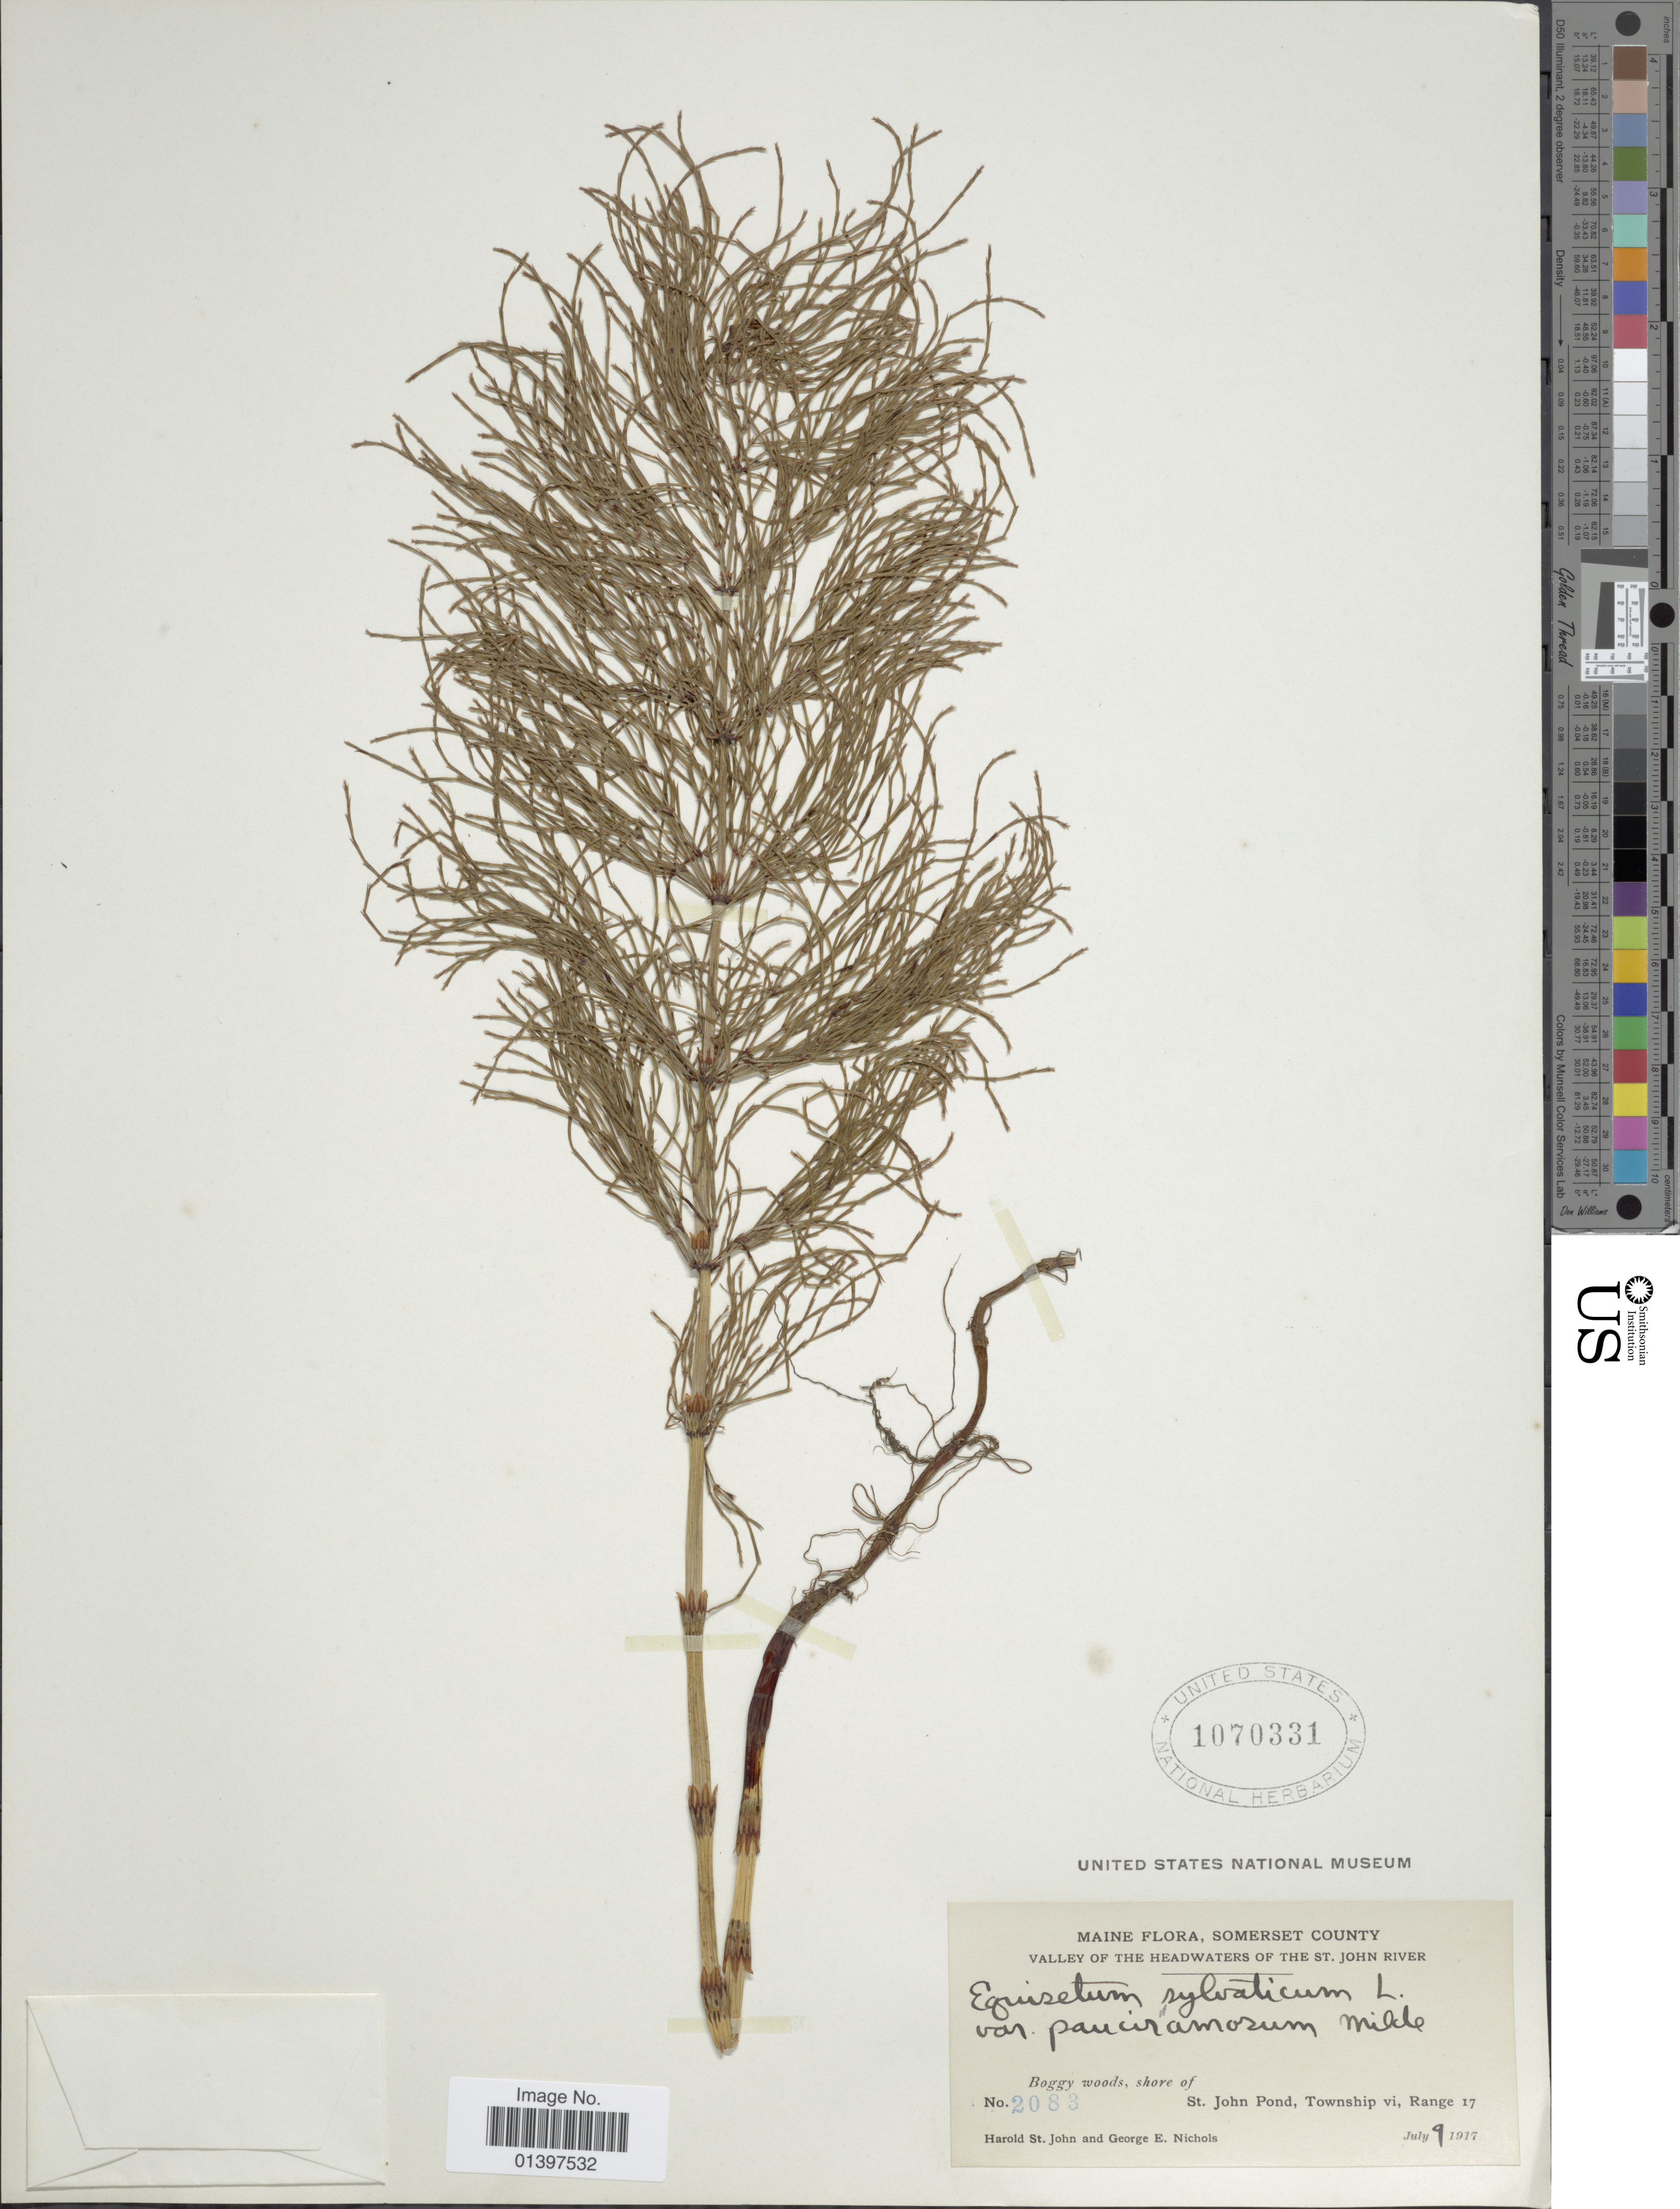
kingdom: Plantae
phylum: Tracheophyta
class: Polypodiopsida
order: Equisetales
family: Equisetaceae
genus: Equisetum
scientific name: Equisetum sylvaticum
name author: L.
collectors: H. St. John & G. E. Nichols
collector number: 2083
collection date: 1917-07-09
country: United States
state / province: Maine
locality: Somerset County, valley of the headwaters of the St. John River, Boggy woods, shore of St. John Pond, Township vi, Range 17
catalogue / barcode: US 1070331